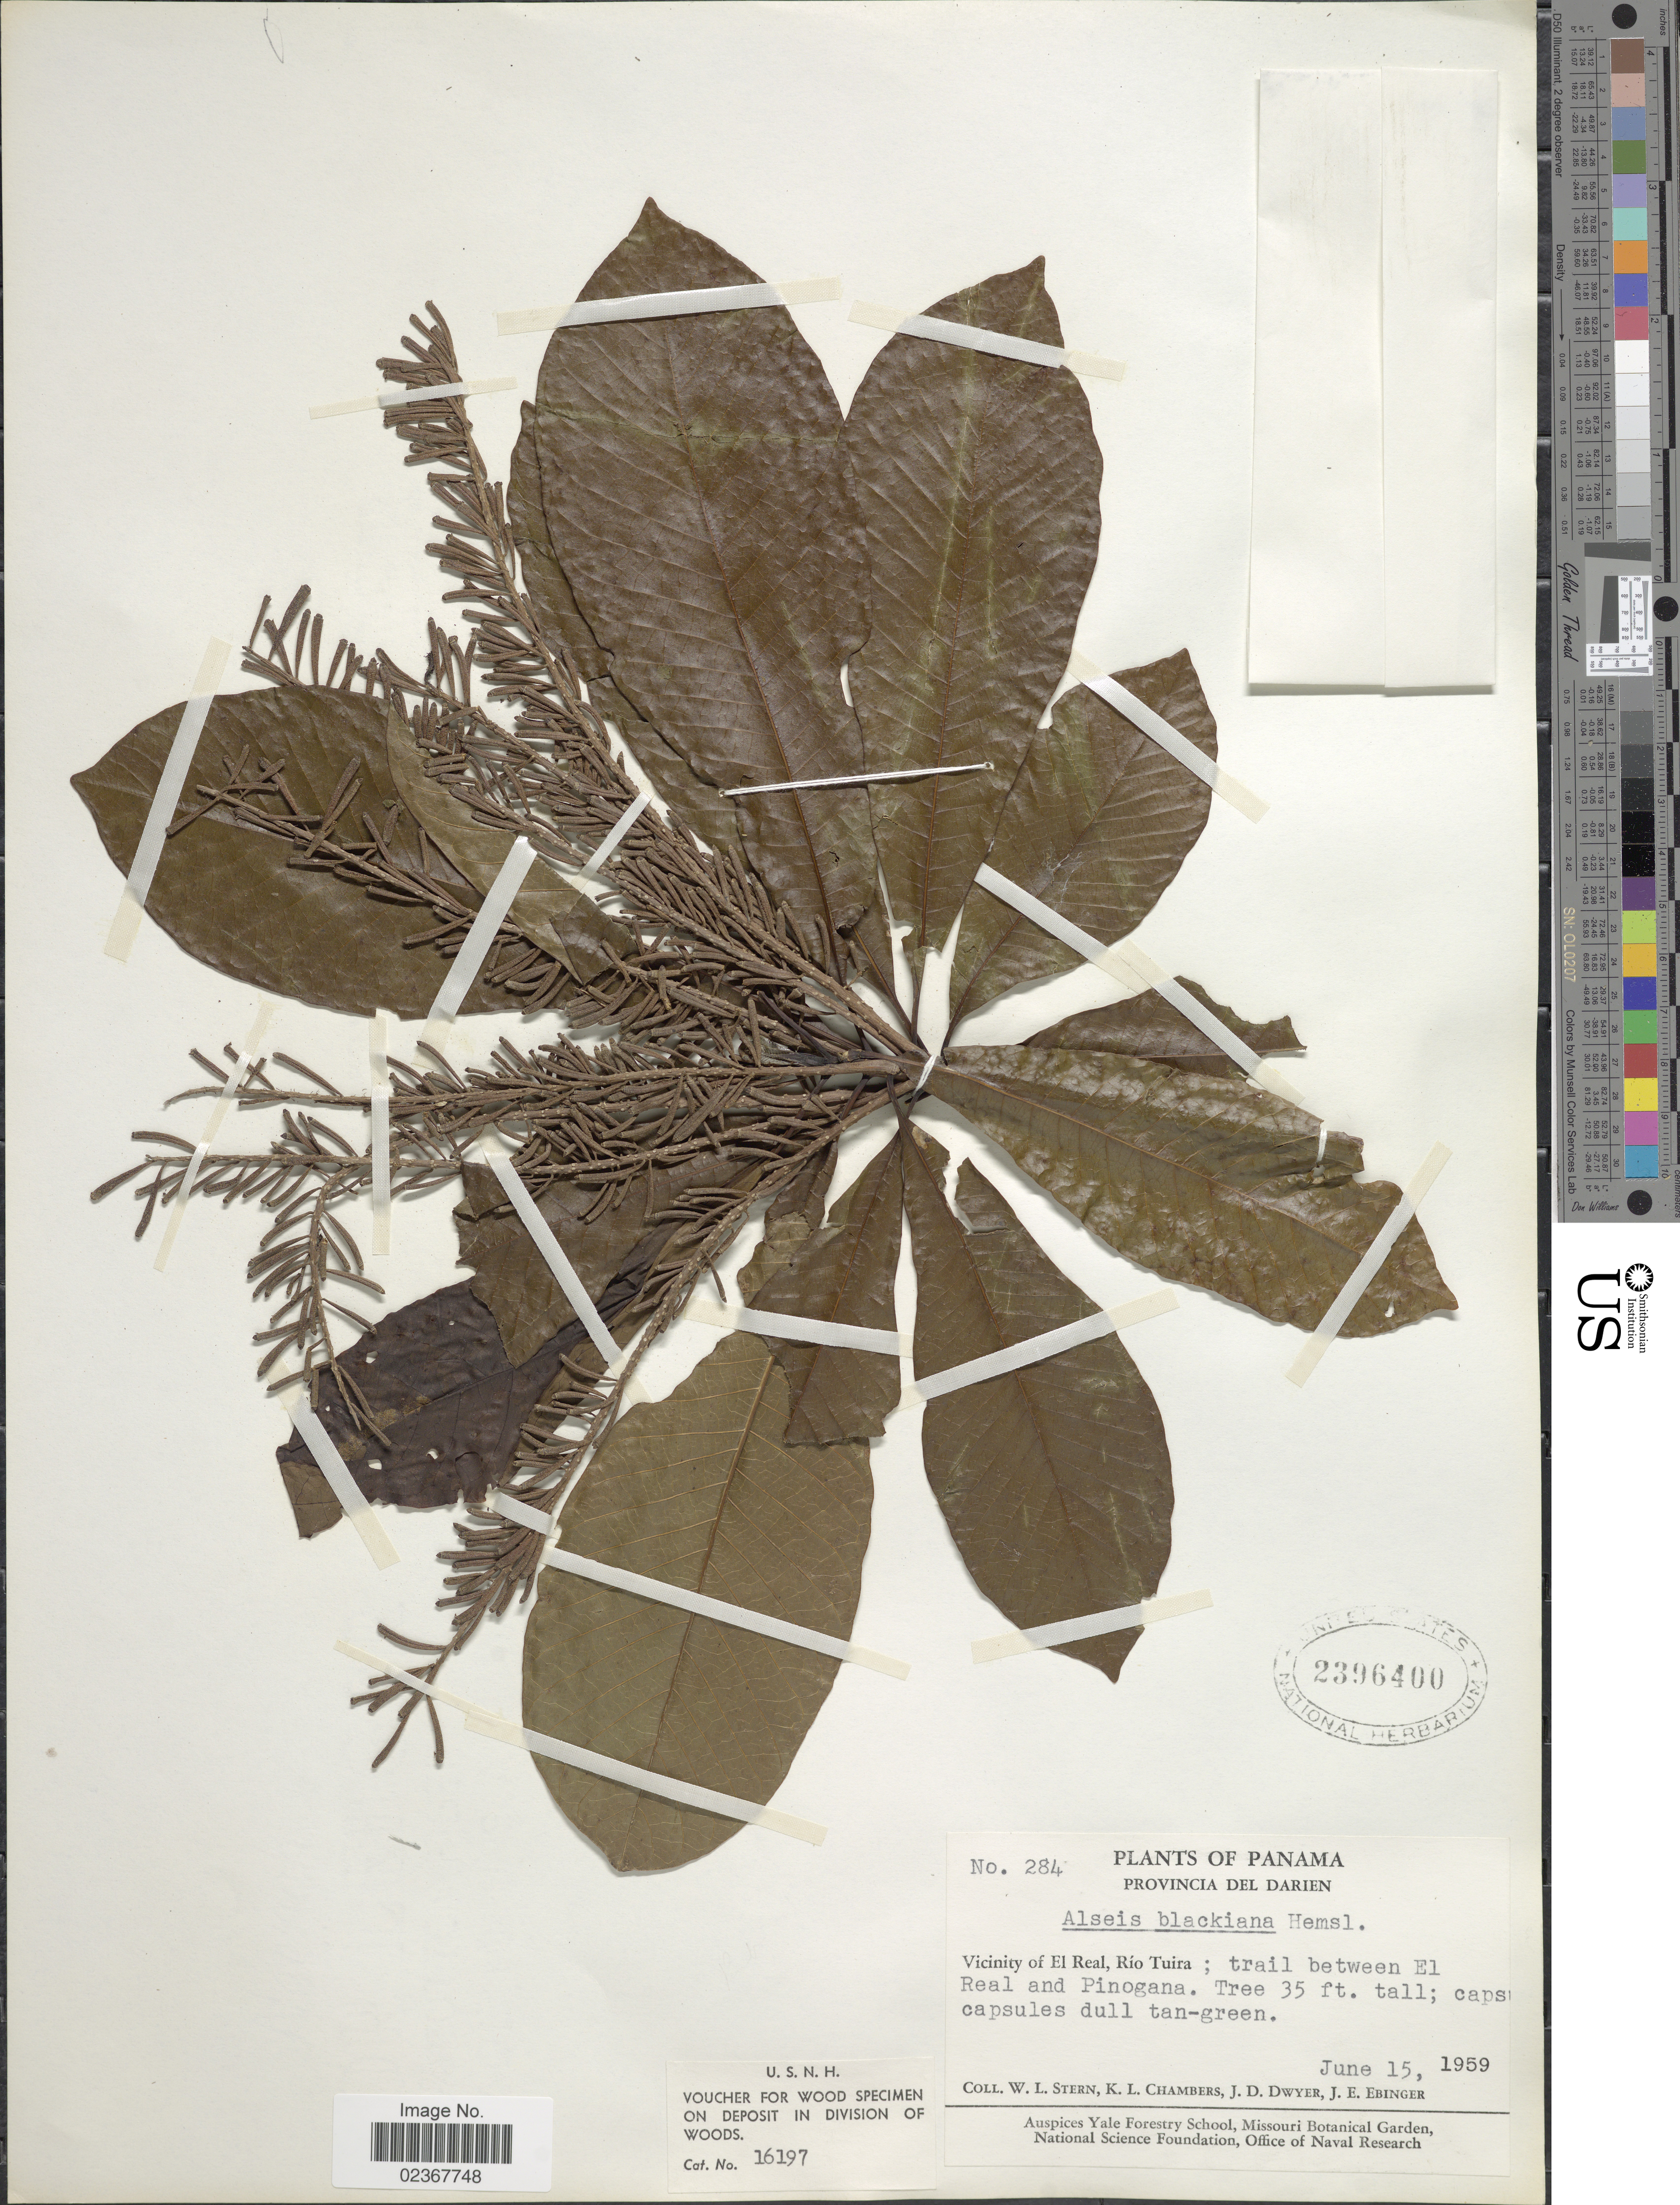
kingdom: Plantae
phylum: Tracheophyta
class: Magnoliopsida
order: Gentianales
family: Rubiaceae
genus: Alseis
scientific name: Alseis blackiana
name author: Hemsl.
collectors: W. L. Stern, K. Chambers, J. D. Dwyer & J. Ebinger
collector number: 284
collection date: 1959-06-15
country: Panama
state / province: Darién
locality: Vicinity of El Real, Rio Tuira; trail between El Real and Pinogana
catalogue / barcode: US 2396400